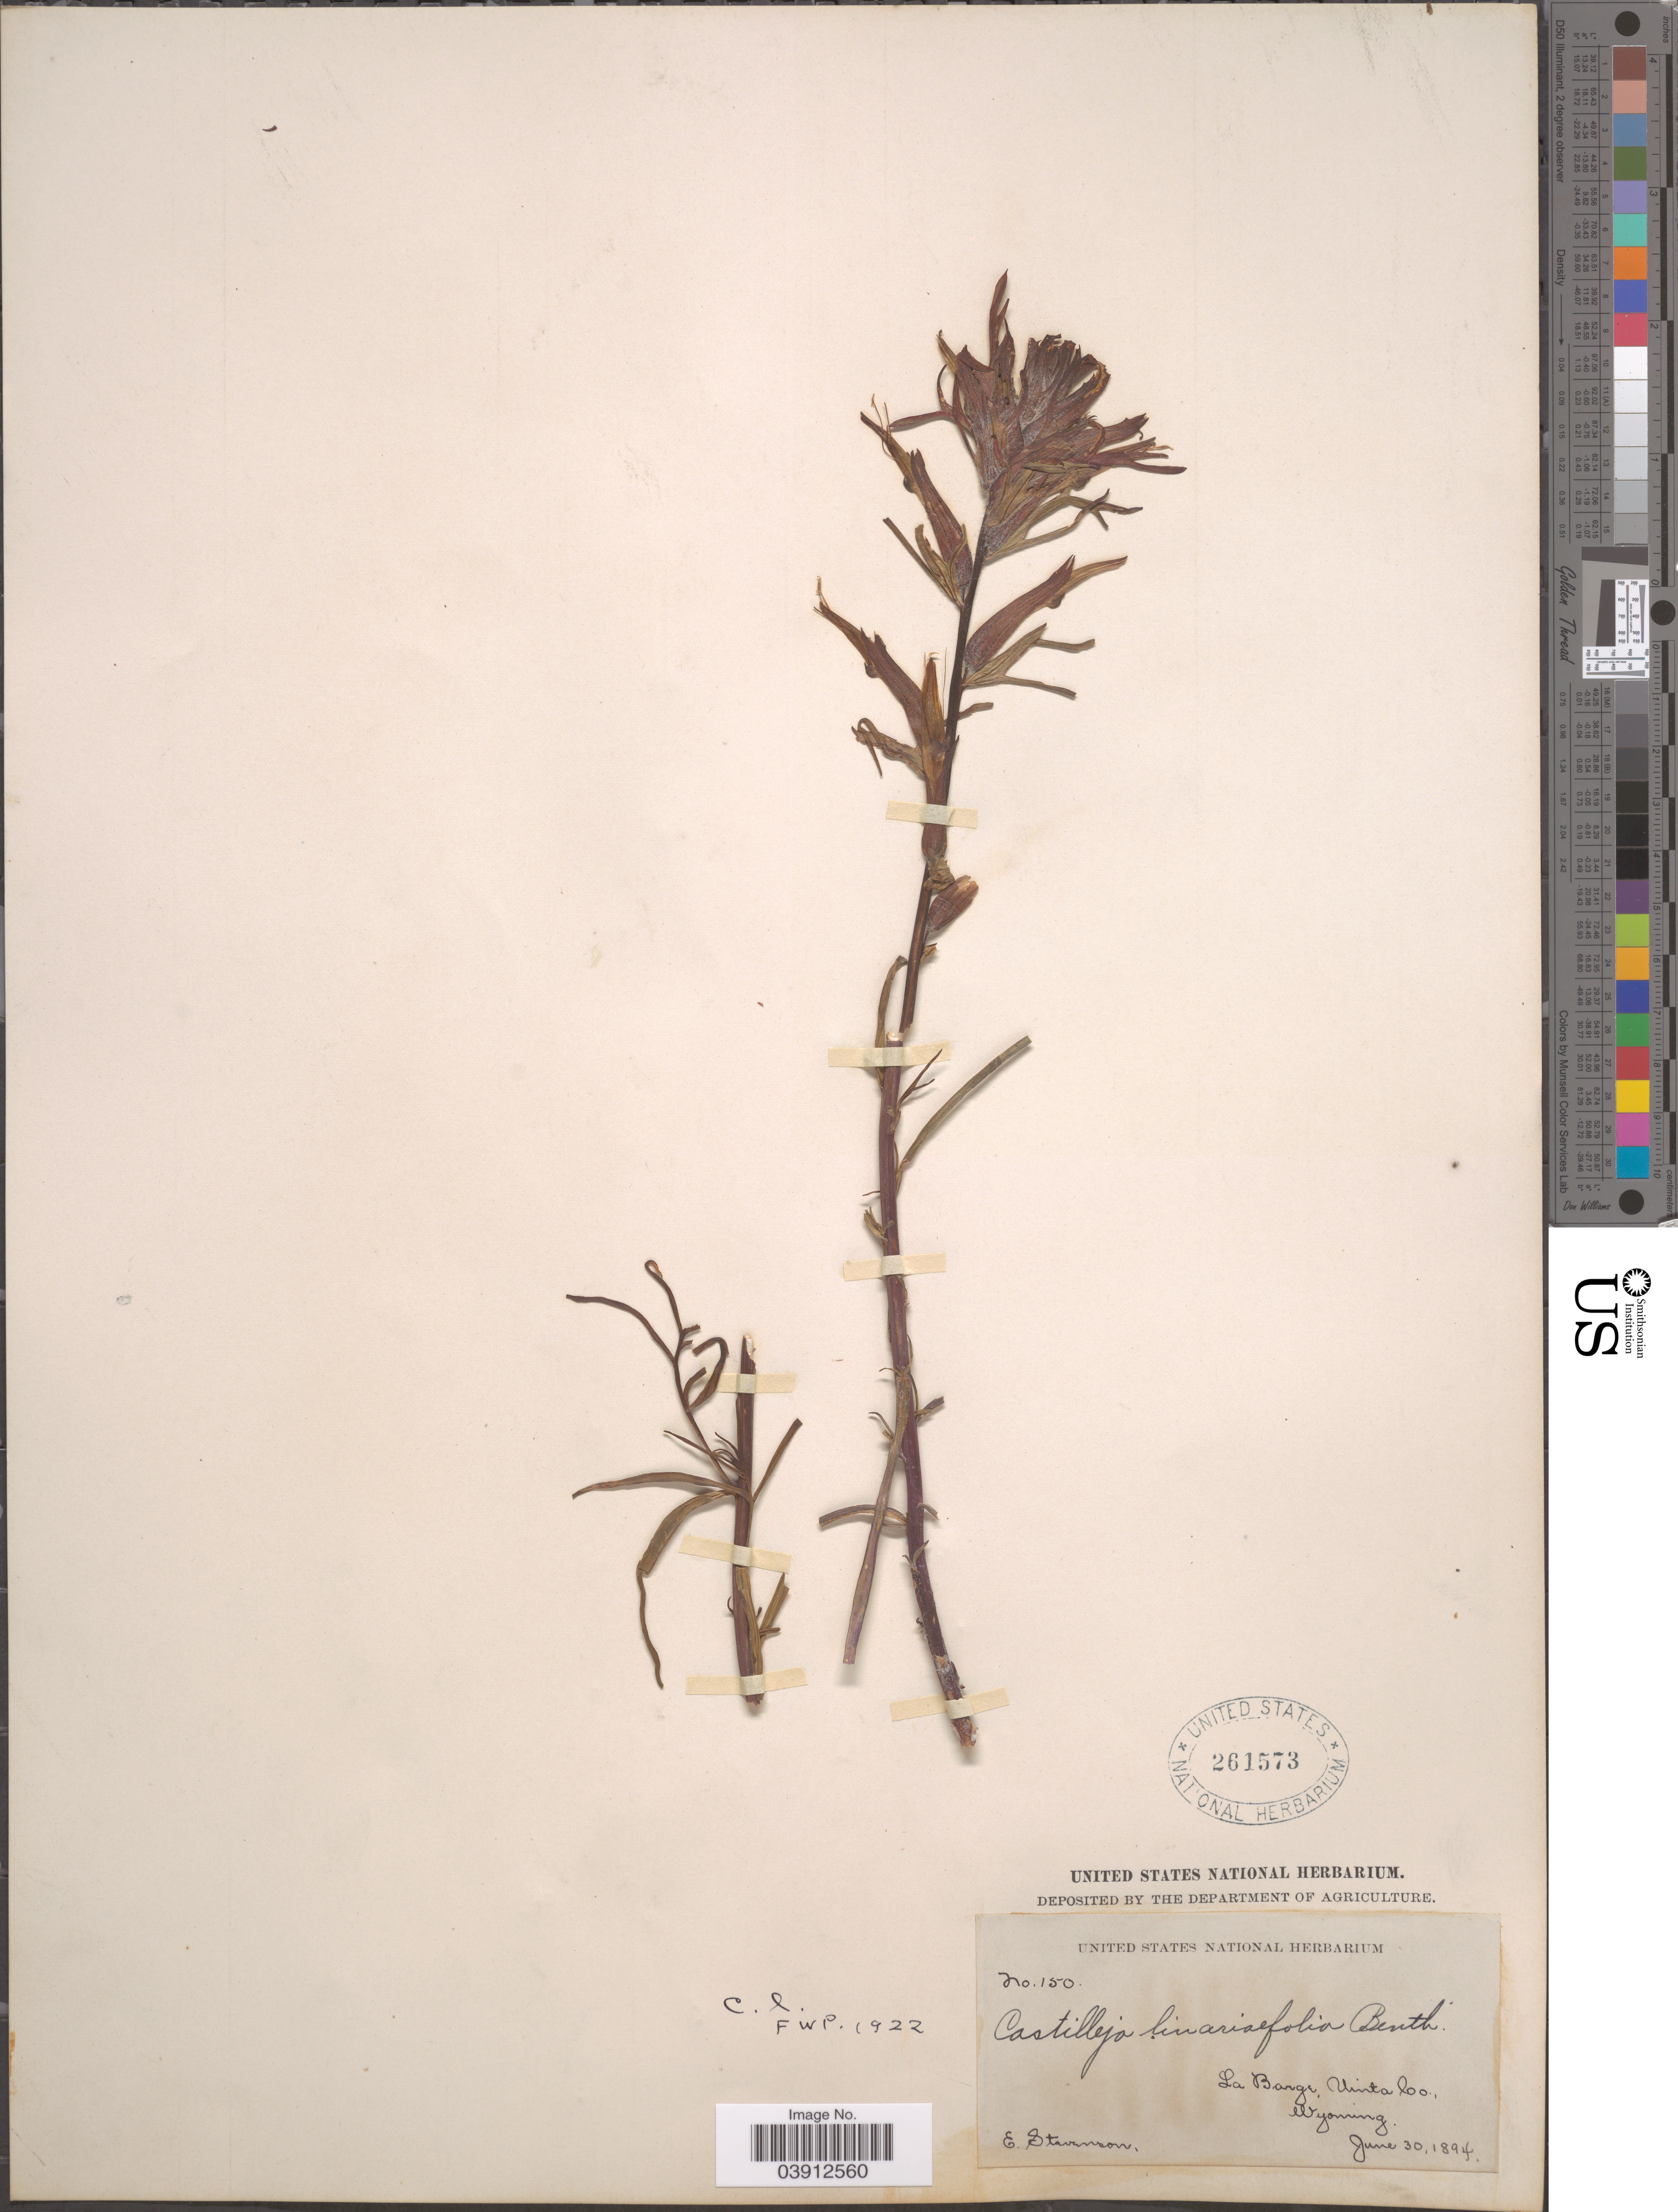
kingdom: Plantae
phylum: Tracheophyta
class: Magnoliopsida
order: Lamiales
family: Orobanchaceae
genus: Castilleja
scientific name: Castilleja linariifolia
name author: Benth.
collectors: E. Stevenson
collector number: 150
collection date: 1894-06-30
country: United States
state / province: Wyoming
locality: La Barge, Uinta Co.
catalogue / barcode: US 261573